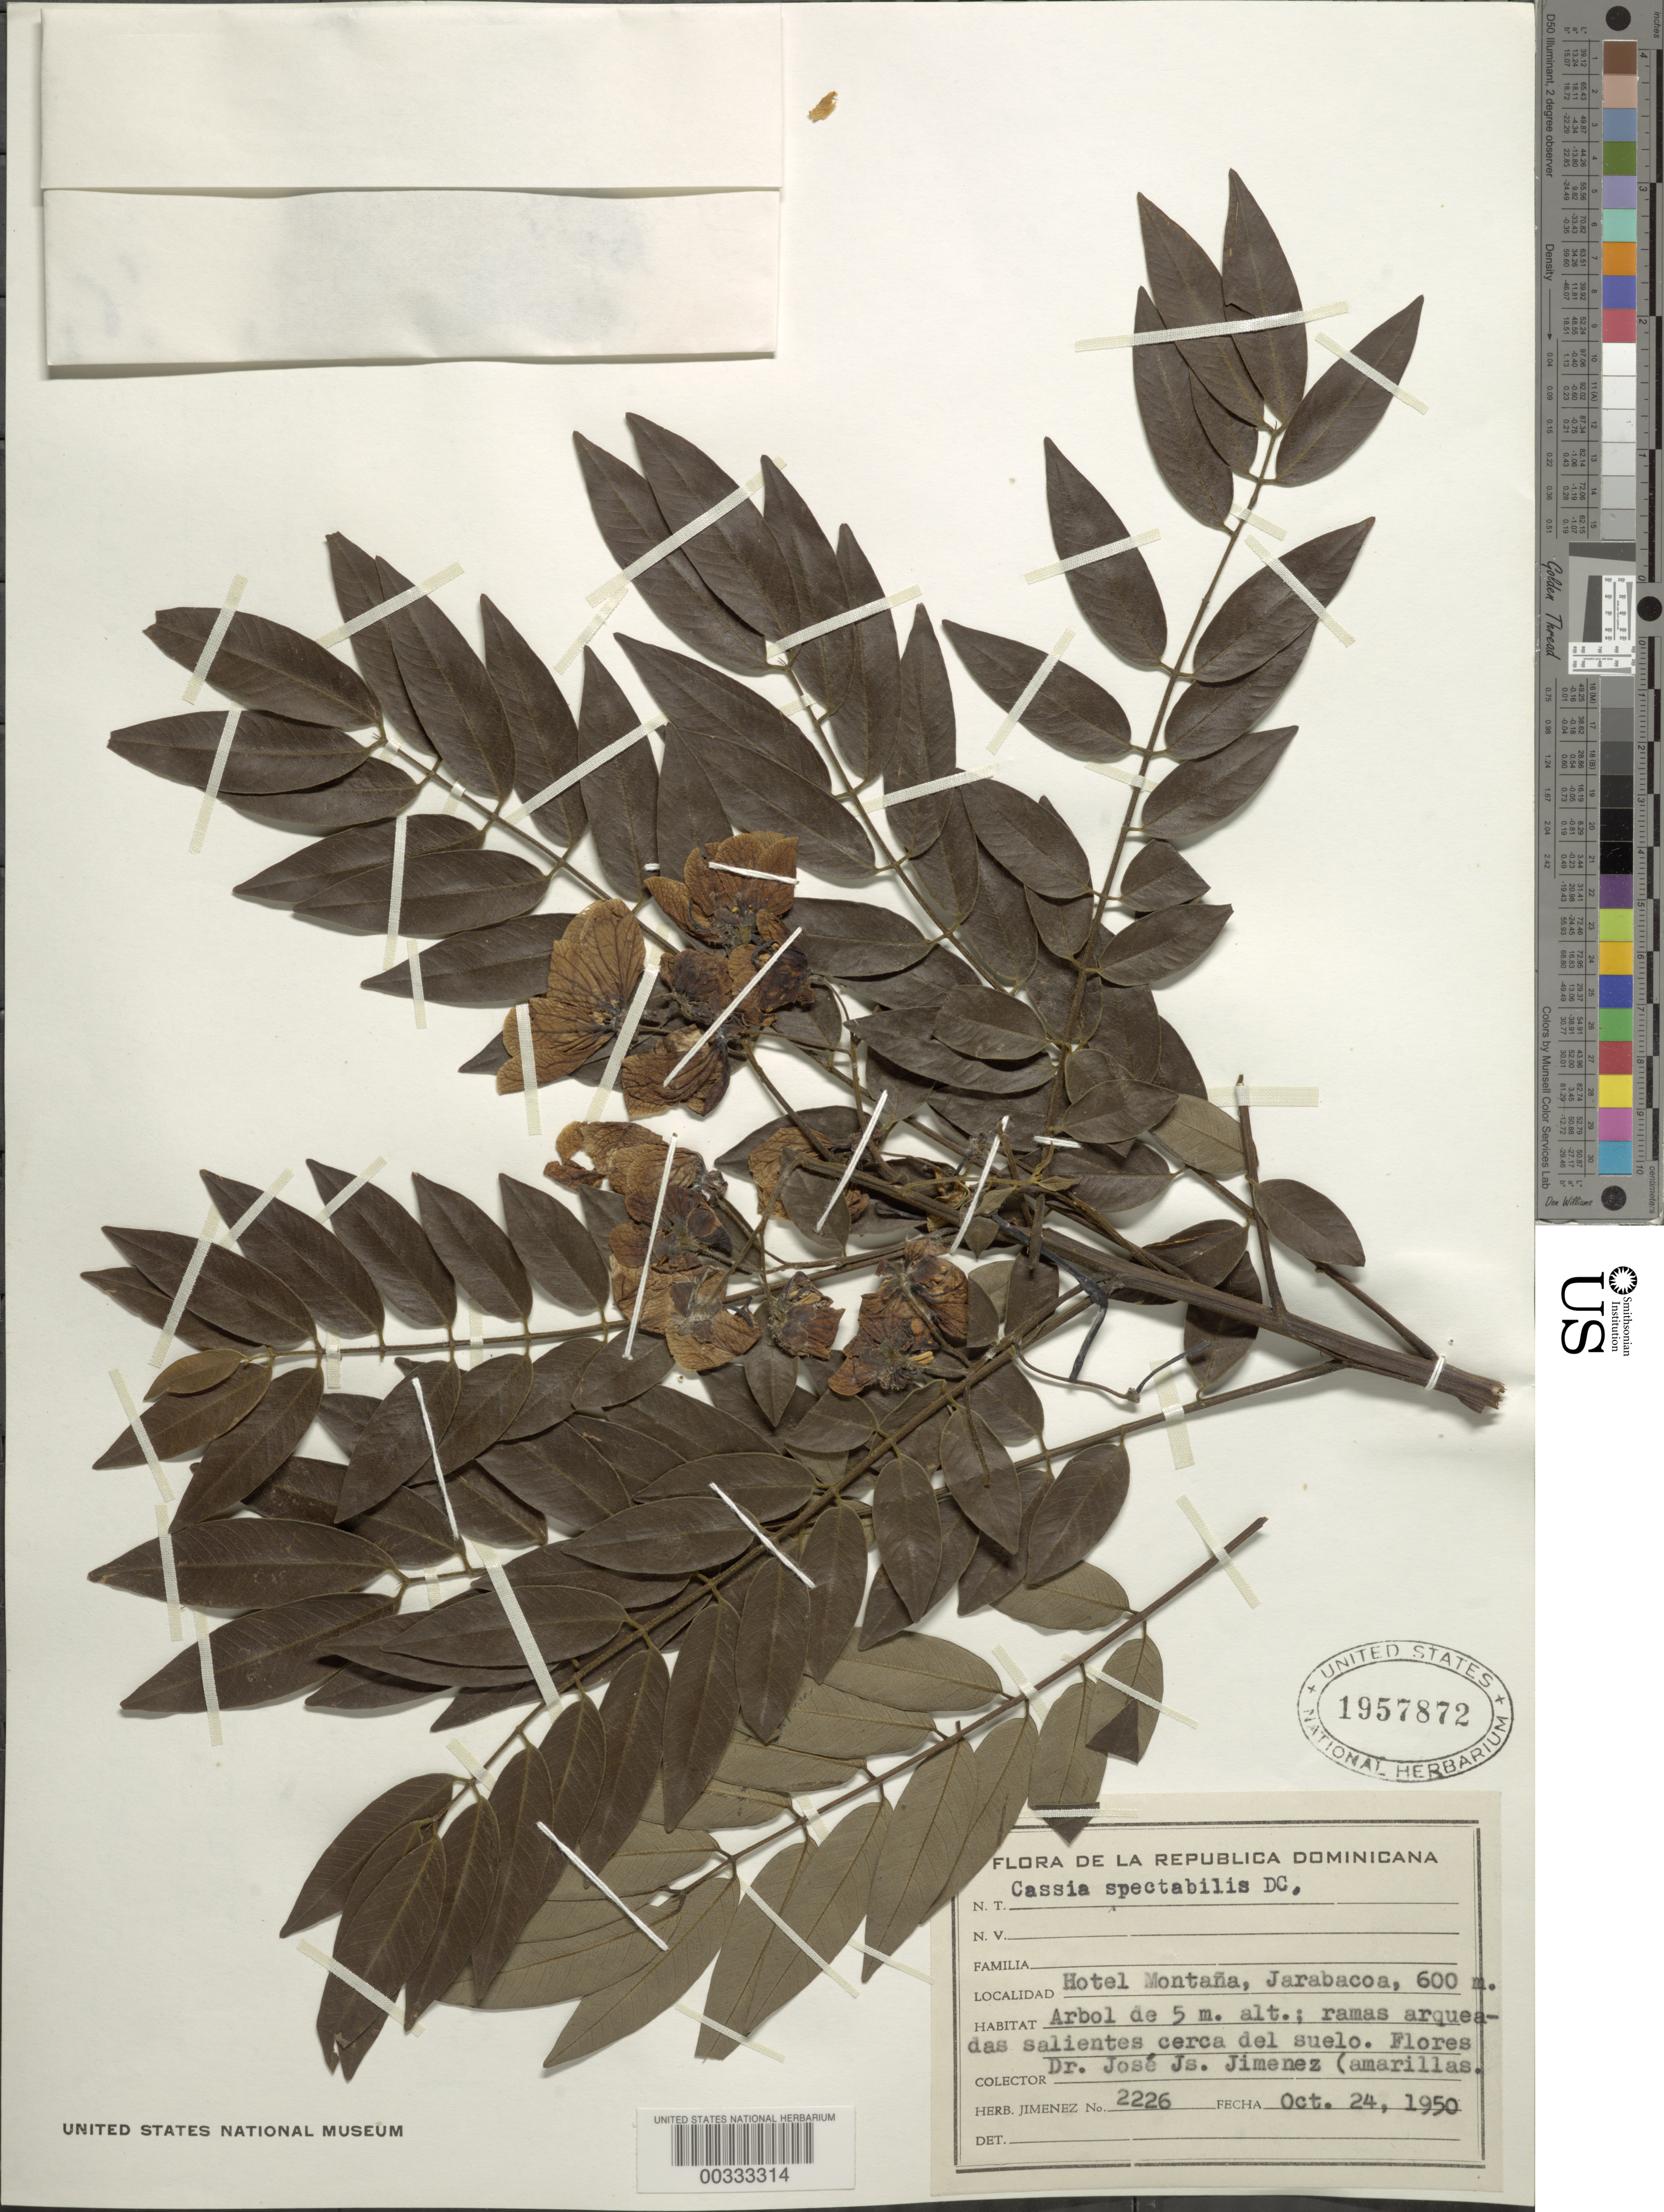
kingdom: Plantae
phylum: Tracheophyta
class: Magnoliopsida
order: Fabales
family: Fabaceae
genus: Senna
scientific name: Senna spectabilis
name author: (DC.) H.S. Irwin & Barneby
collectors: J. J. Jiménez Almonte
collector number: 2226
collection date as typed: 24 Oct 1950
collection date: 1950-10-24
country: Dominican Republic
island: Hispaniola Island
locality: Hotel montana, jarabacoa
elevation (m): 600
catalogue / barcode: US 1957872